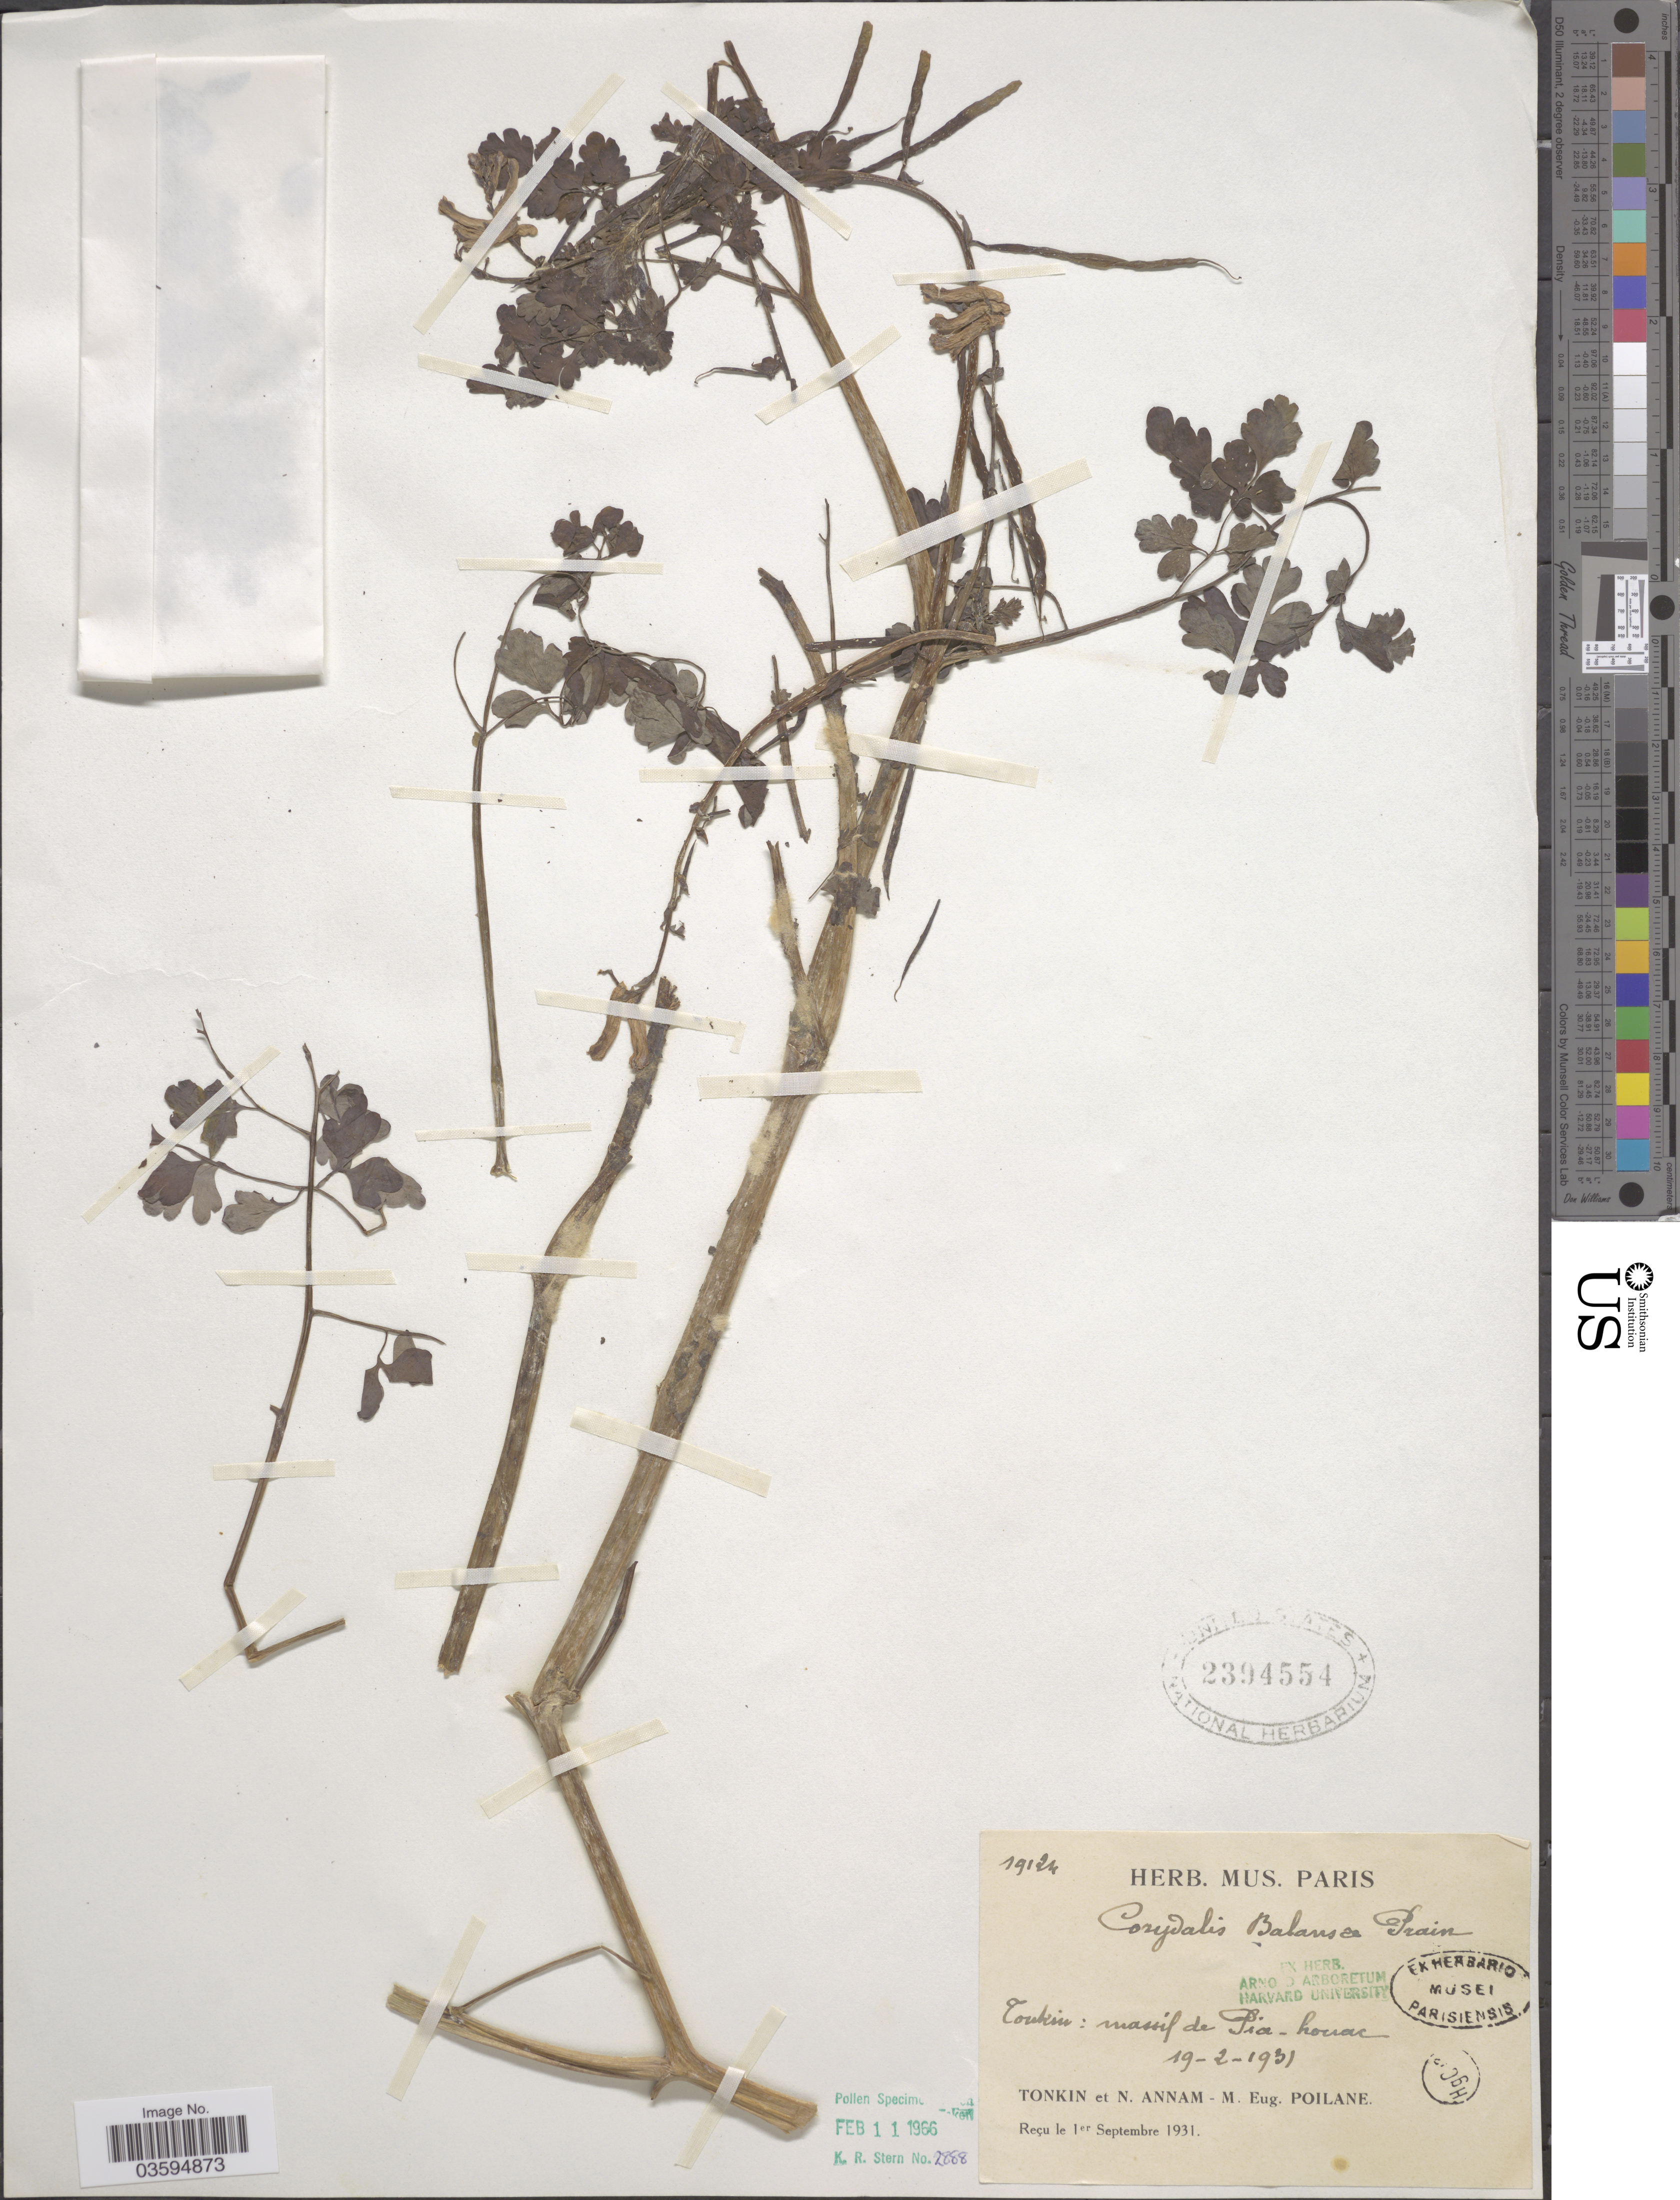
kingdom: Plantae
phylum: Tracheophyta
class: Magnoliopsida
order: Ranunculales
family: Papaveraceae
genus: Corydalis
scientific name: Corydalis balansae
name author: Prain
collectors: M. Poilane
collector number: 19124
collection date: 1931-02-19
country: Vietnam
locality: Tonkin: massif de Pia-houac.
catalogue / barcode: US 2394554